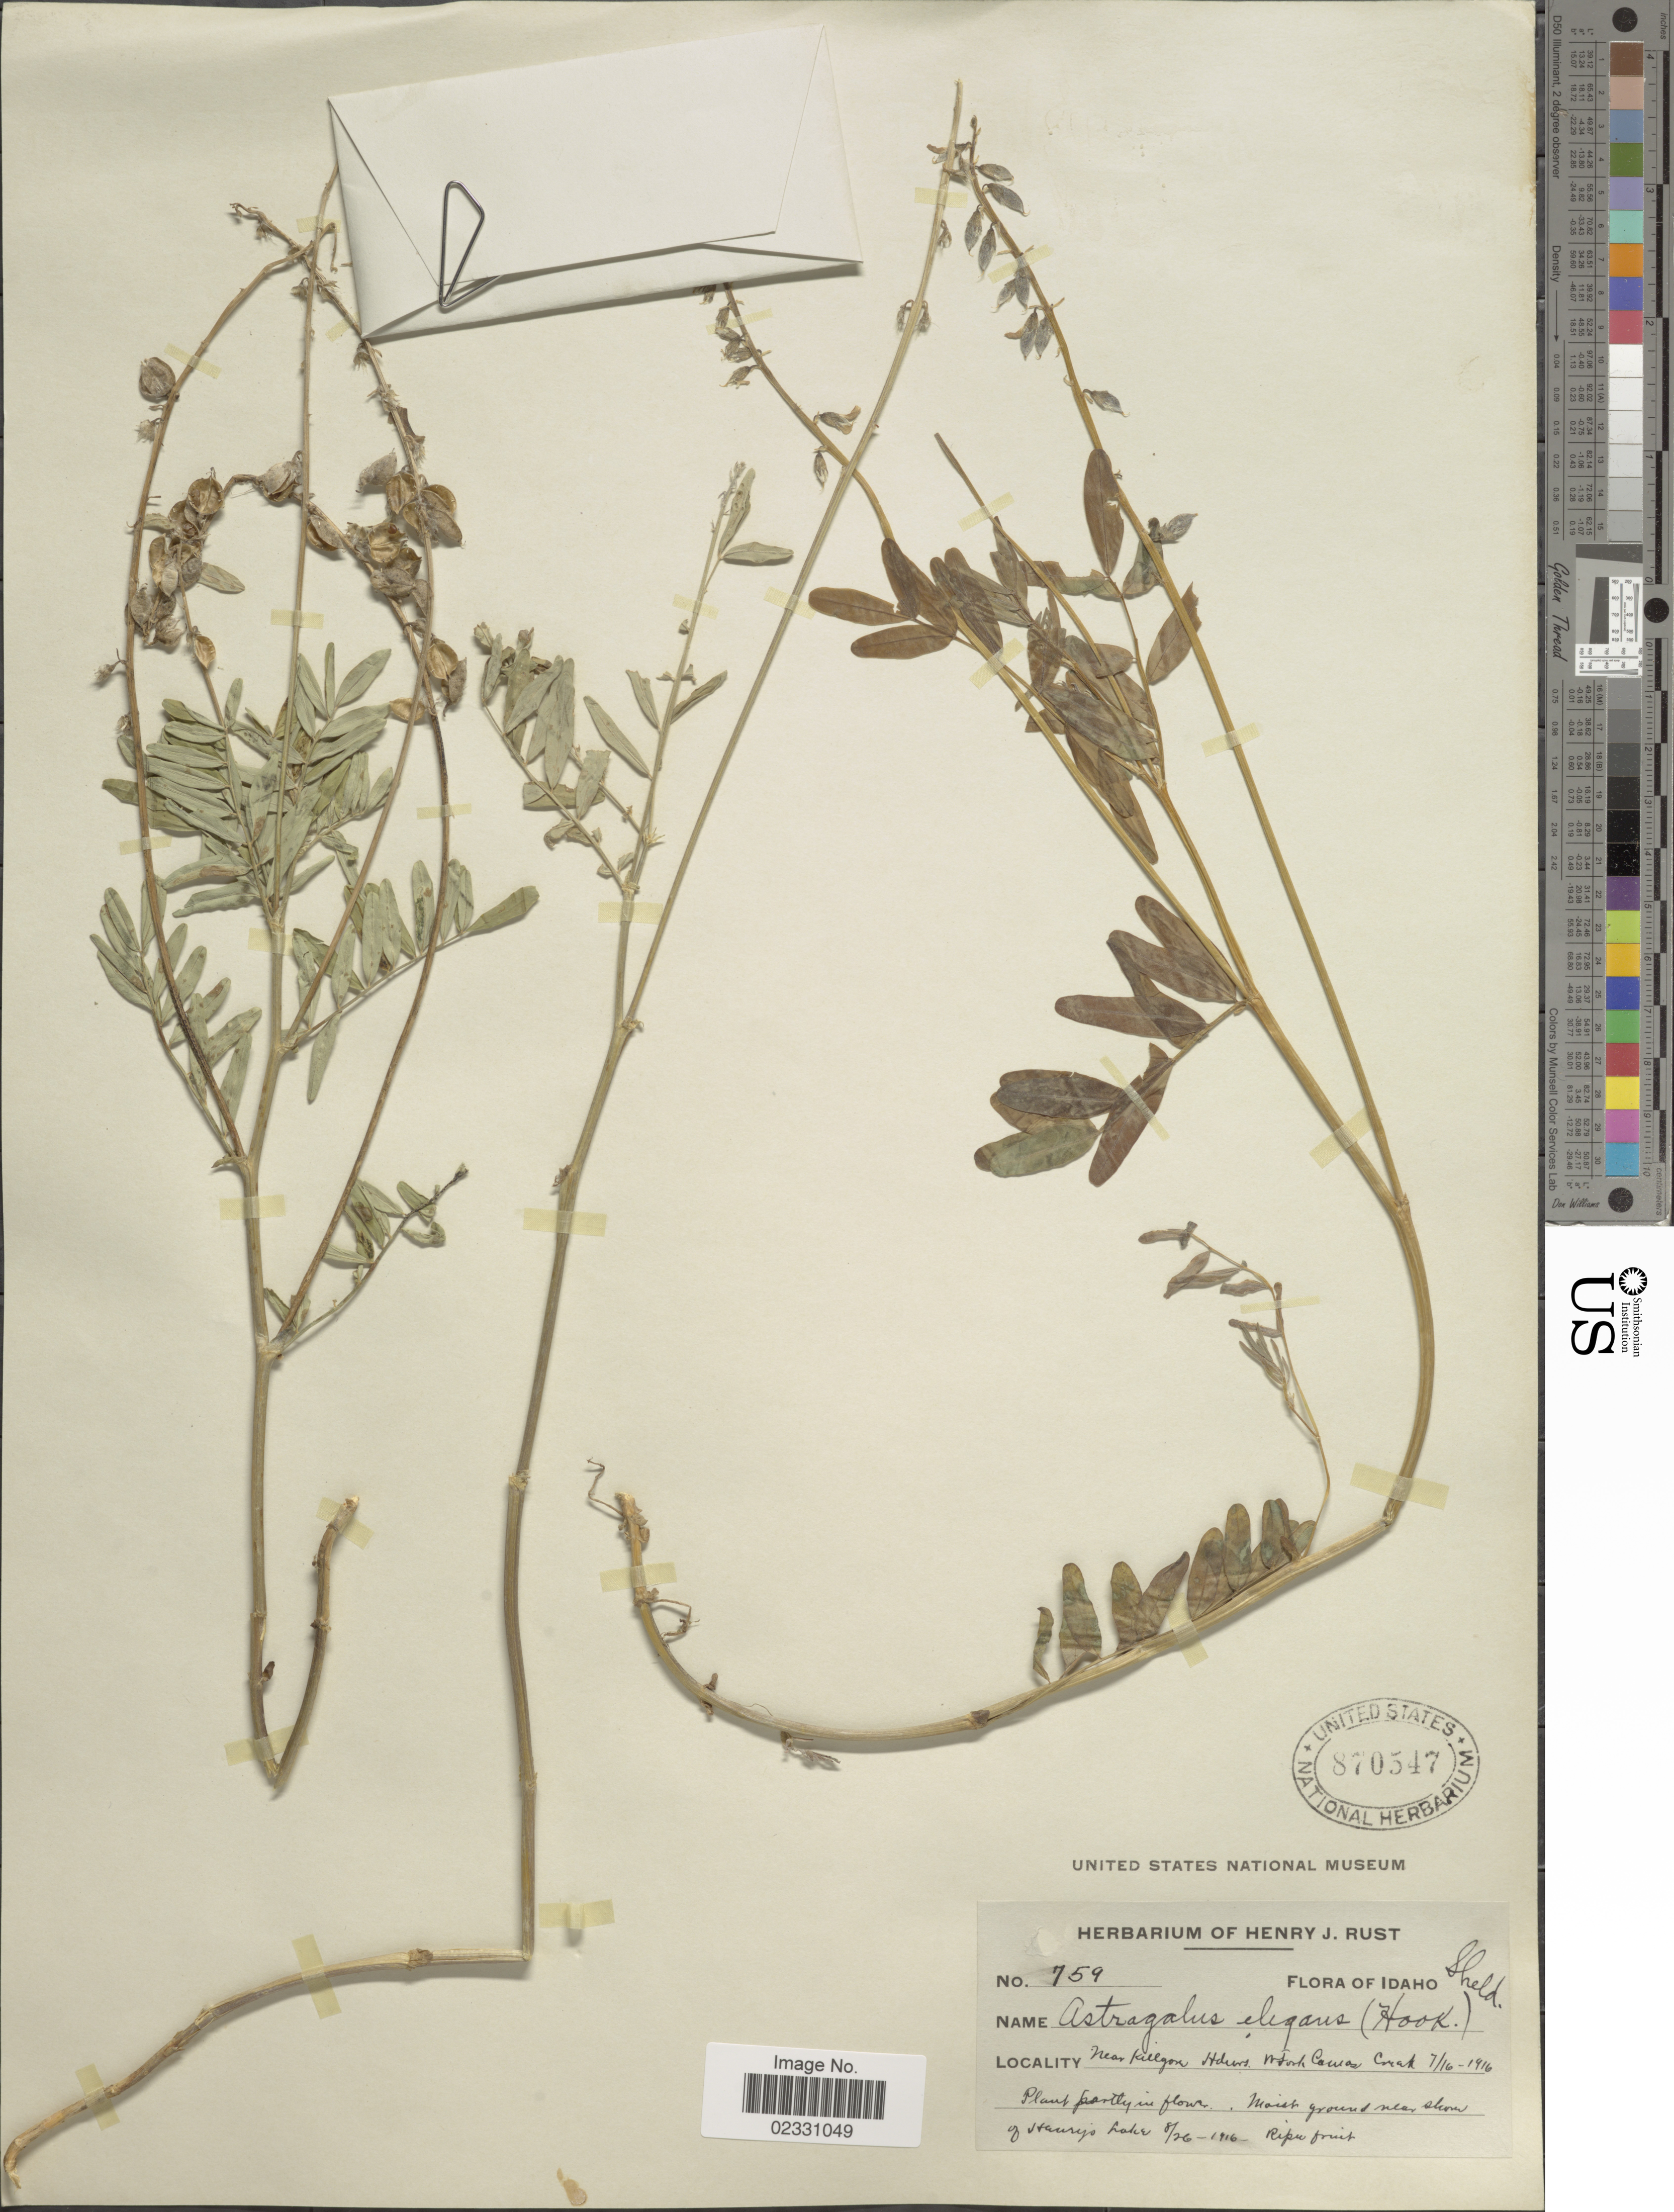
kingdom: Plantae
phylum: Tracheophyta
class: Magnoliopsida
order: Fabales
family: Fabaceae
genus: Astragalus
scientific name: Astragalus elegans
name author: Bunge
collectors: ex herb. Henry J. Rust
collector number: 759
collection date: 1916-07-16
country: United States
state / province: Idaho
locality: Near Killgore Hdews [interpreted]. W Fork Camas Creek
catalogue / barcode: US 870547